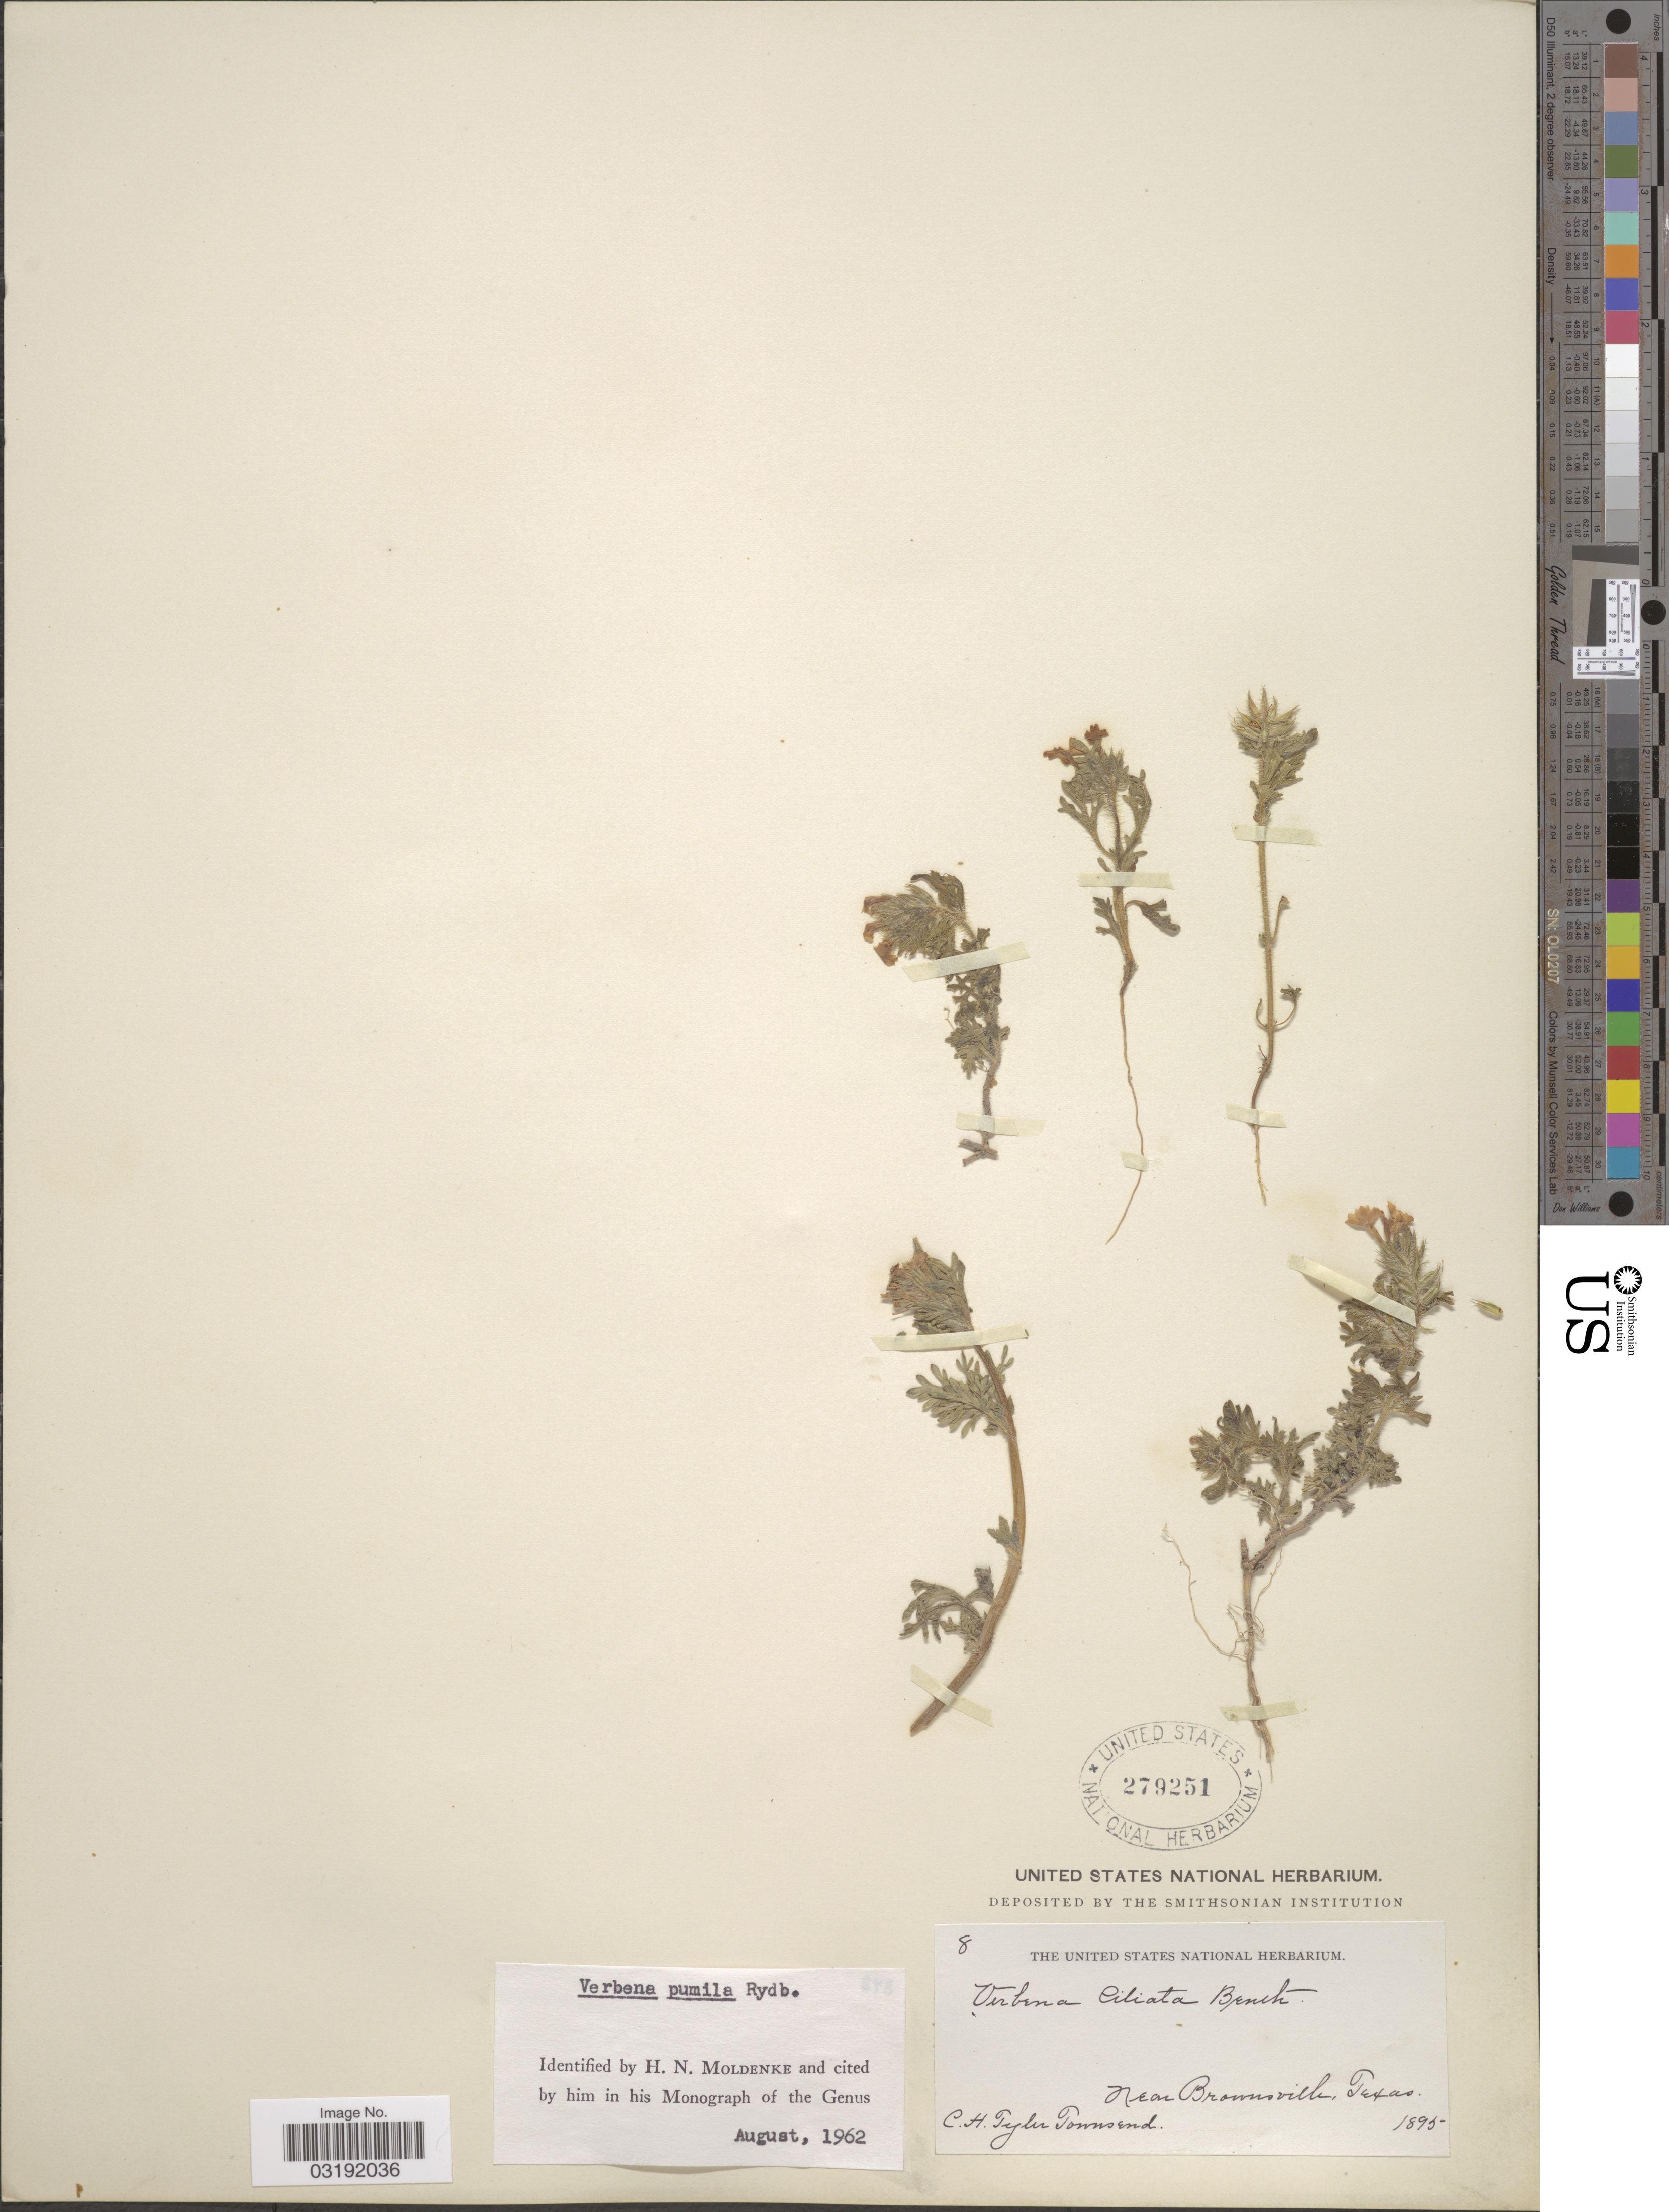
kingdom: Plantae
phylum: Tracheophyta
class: Magnoliopsida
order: Lamiales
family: Verbenaceae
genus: Verbena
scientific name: Verbena pumila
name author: Rydb.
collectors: C. H. T. Townsend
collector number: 8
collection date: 1895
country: United States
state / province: Texas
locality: Near Brownsville.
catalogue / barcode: US 279251